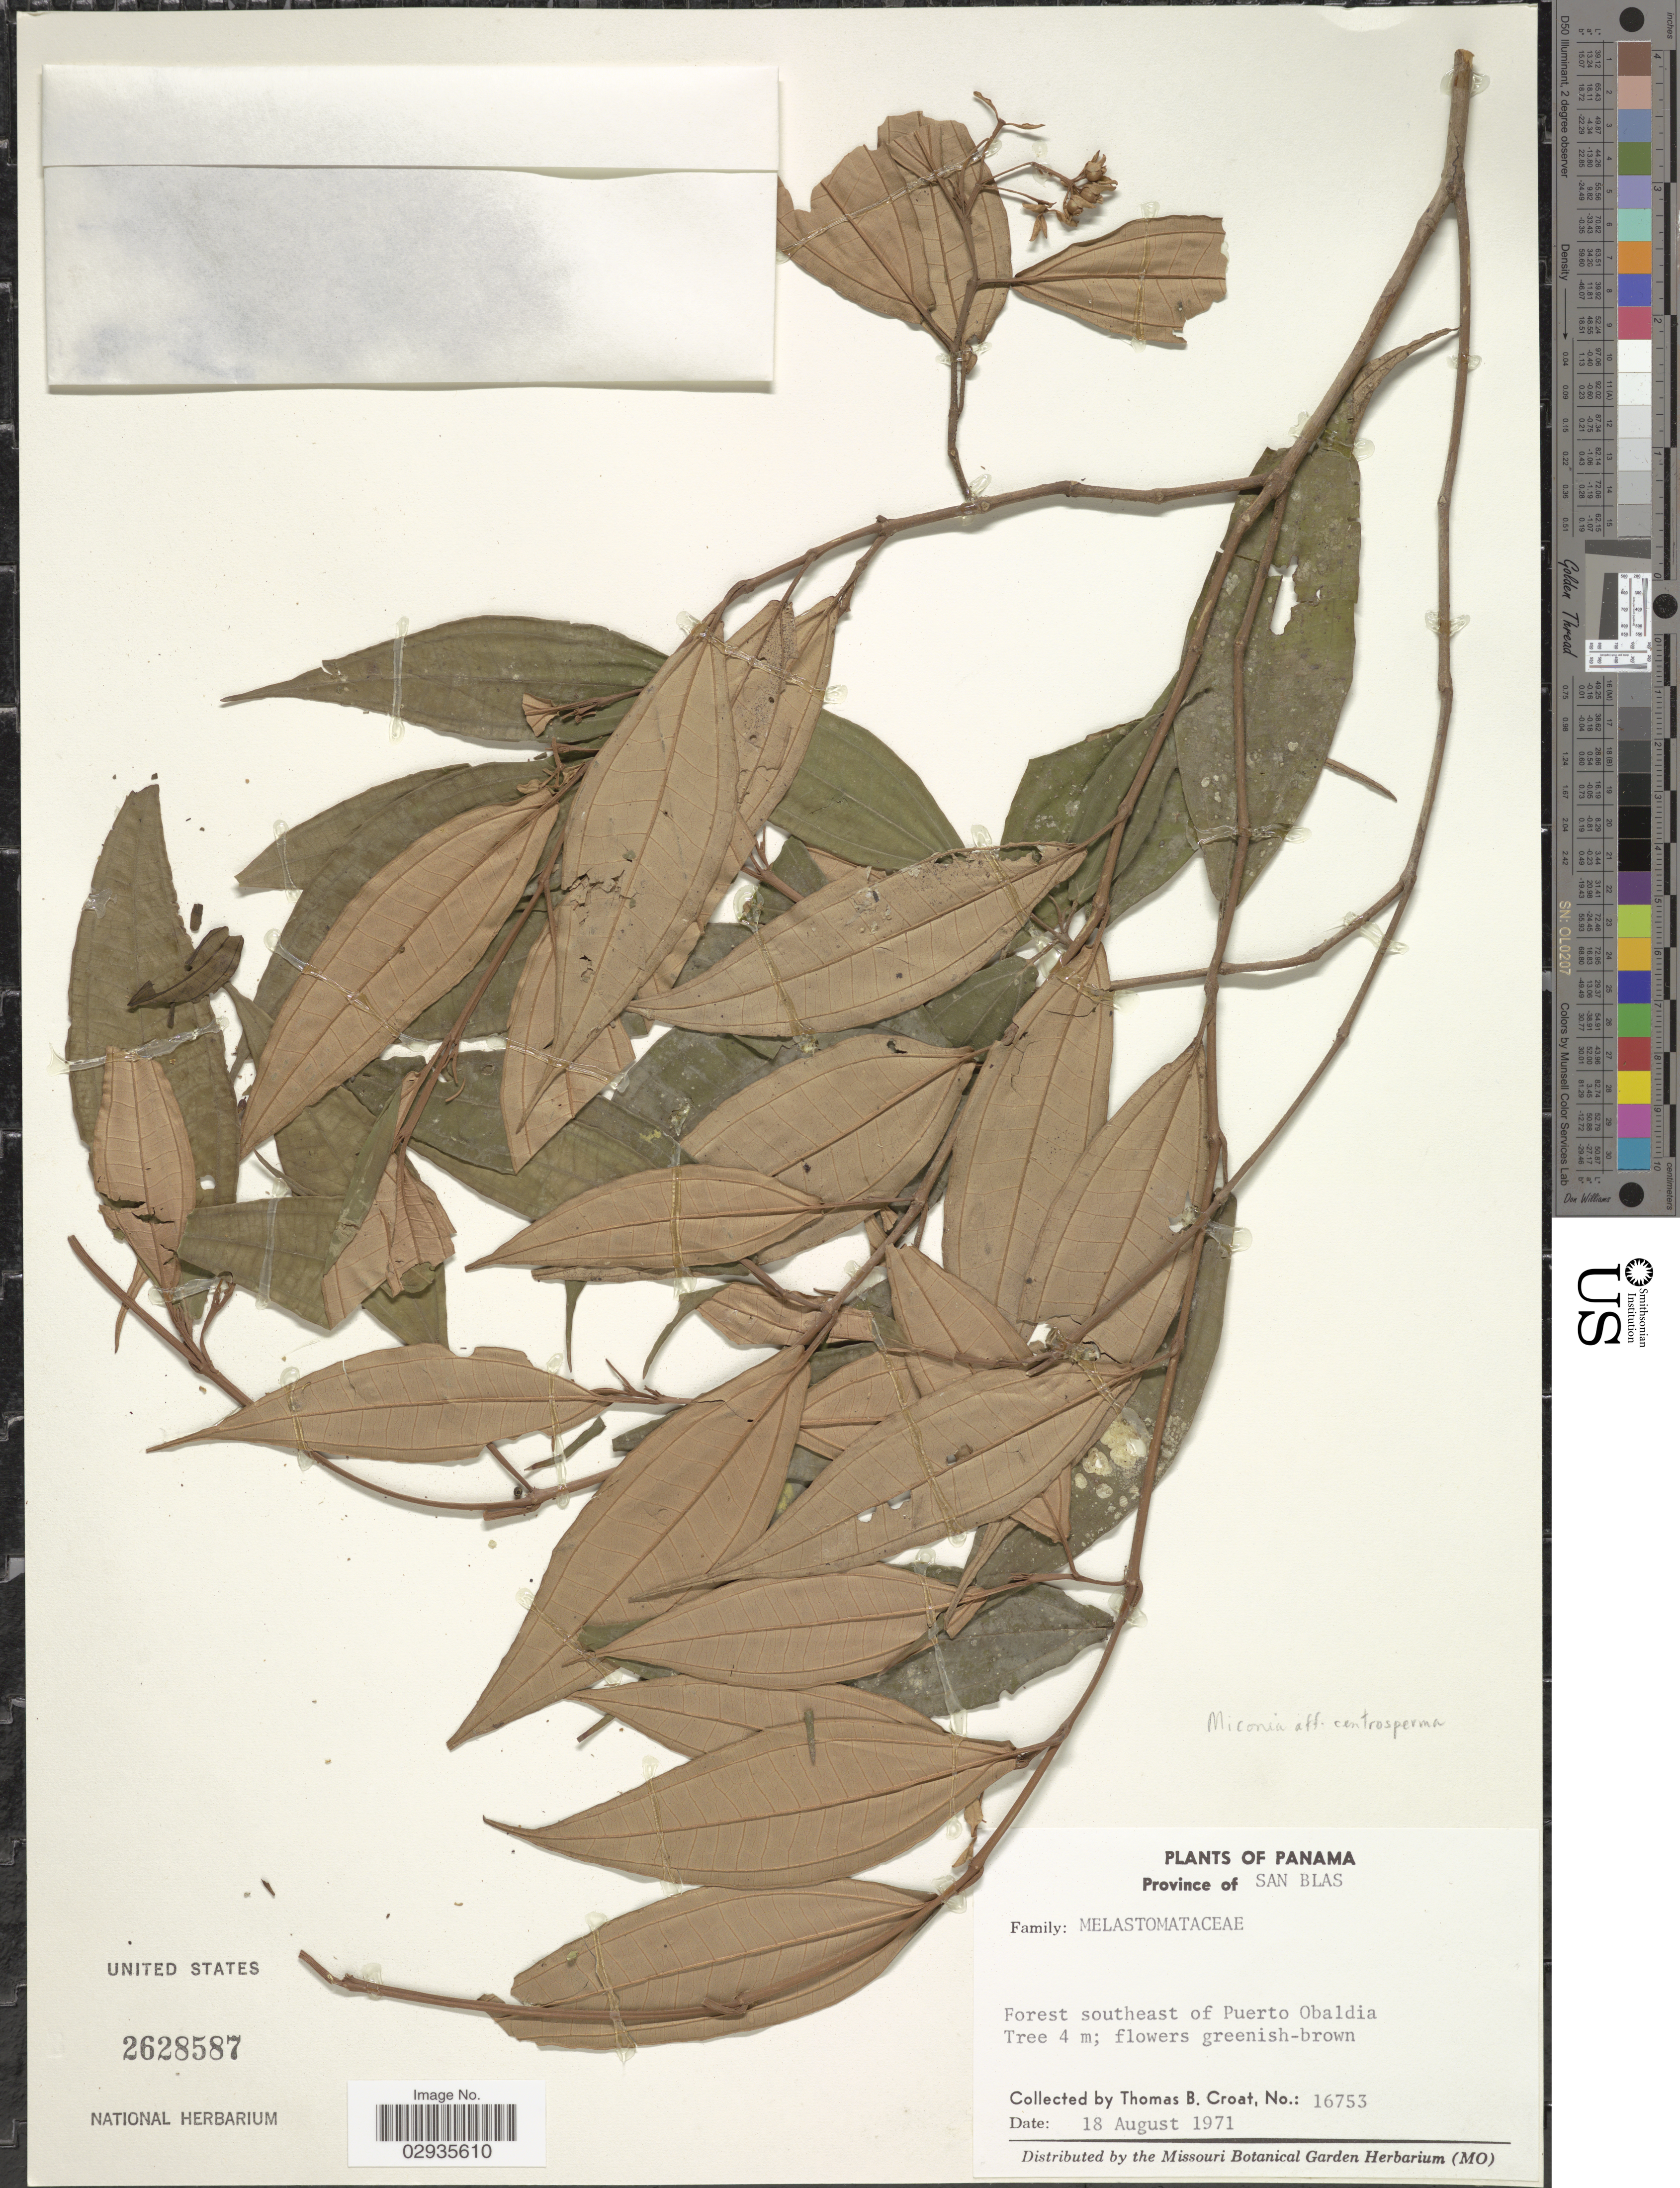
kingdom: Plantae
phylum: Tracheophyta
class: Magnoliopsida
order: Myrtales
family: Melastomataceae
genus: Miconia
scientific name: Miconia sp.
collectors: T. B. Croat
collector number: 16753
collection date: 1971-08-18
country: Panama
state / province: Kuna Yala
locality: Province of San Blas. Southeast of Puerto Obaldia.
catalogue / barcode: US 2628587